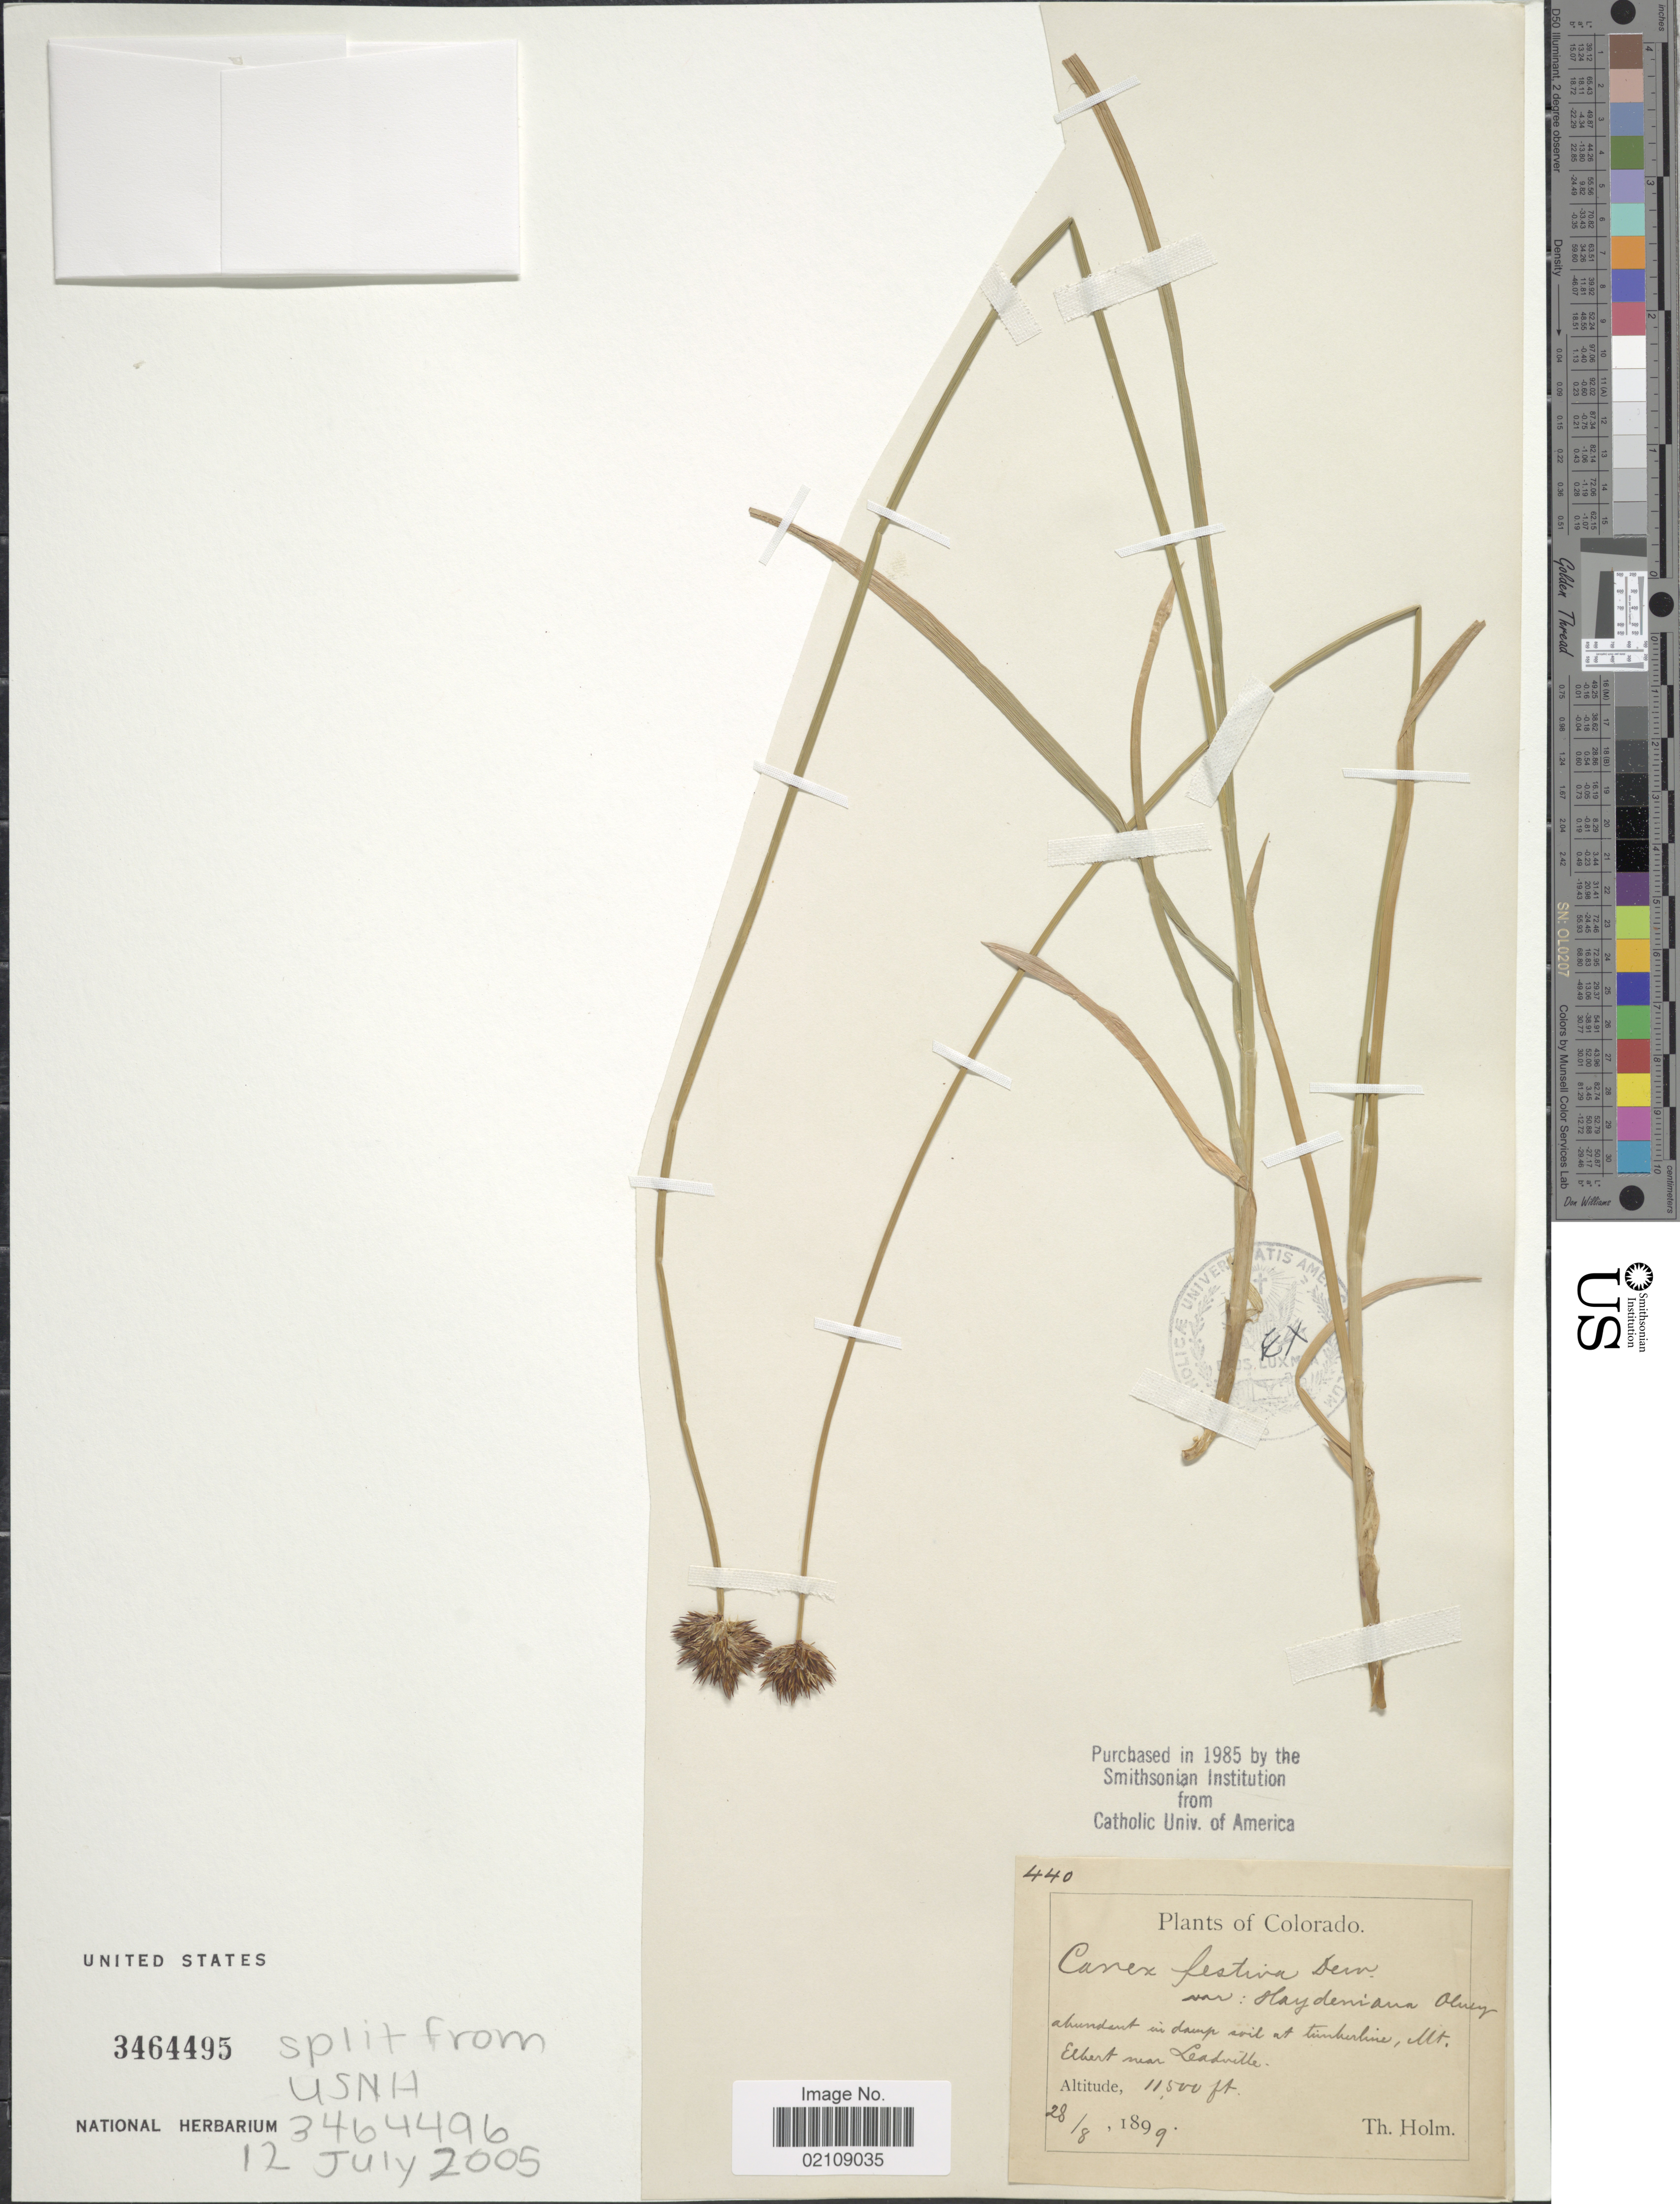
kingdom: Plantae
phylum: Tracheophyta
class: Liliopsida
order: Poales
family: Cyperaceae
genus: Carex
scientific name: Carex ebenea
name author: Rydb.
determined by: Strong, Mark T., (BOT), Smithsonian Institution - National Museum of Natural History (UNITED STATES)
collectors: T. Holm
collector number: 440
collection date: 1899-08-28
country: United States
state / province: Colorado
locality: Mt. Elbert near Leadville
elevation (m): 3505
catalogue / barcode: US 3464495